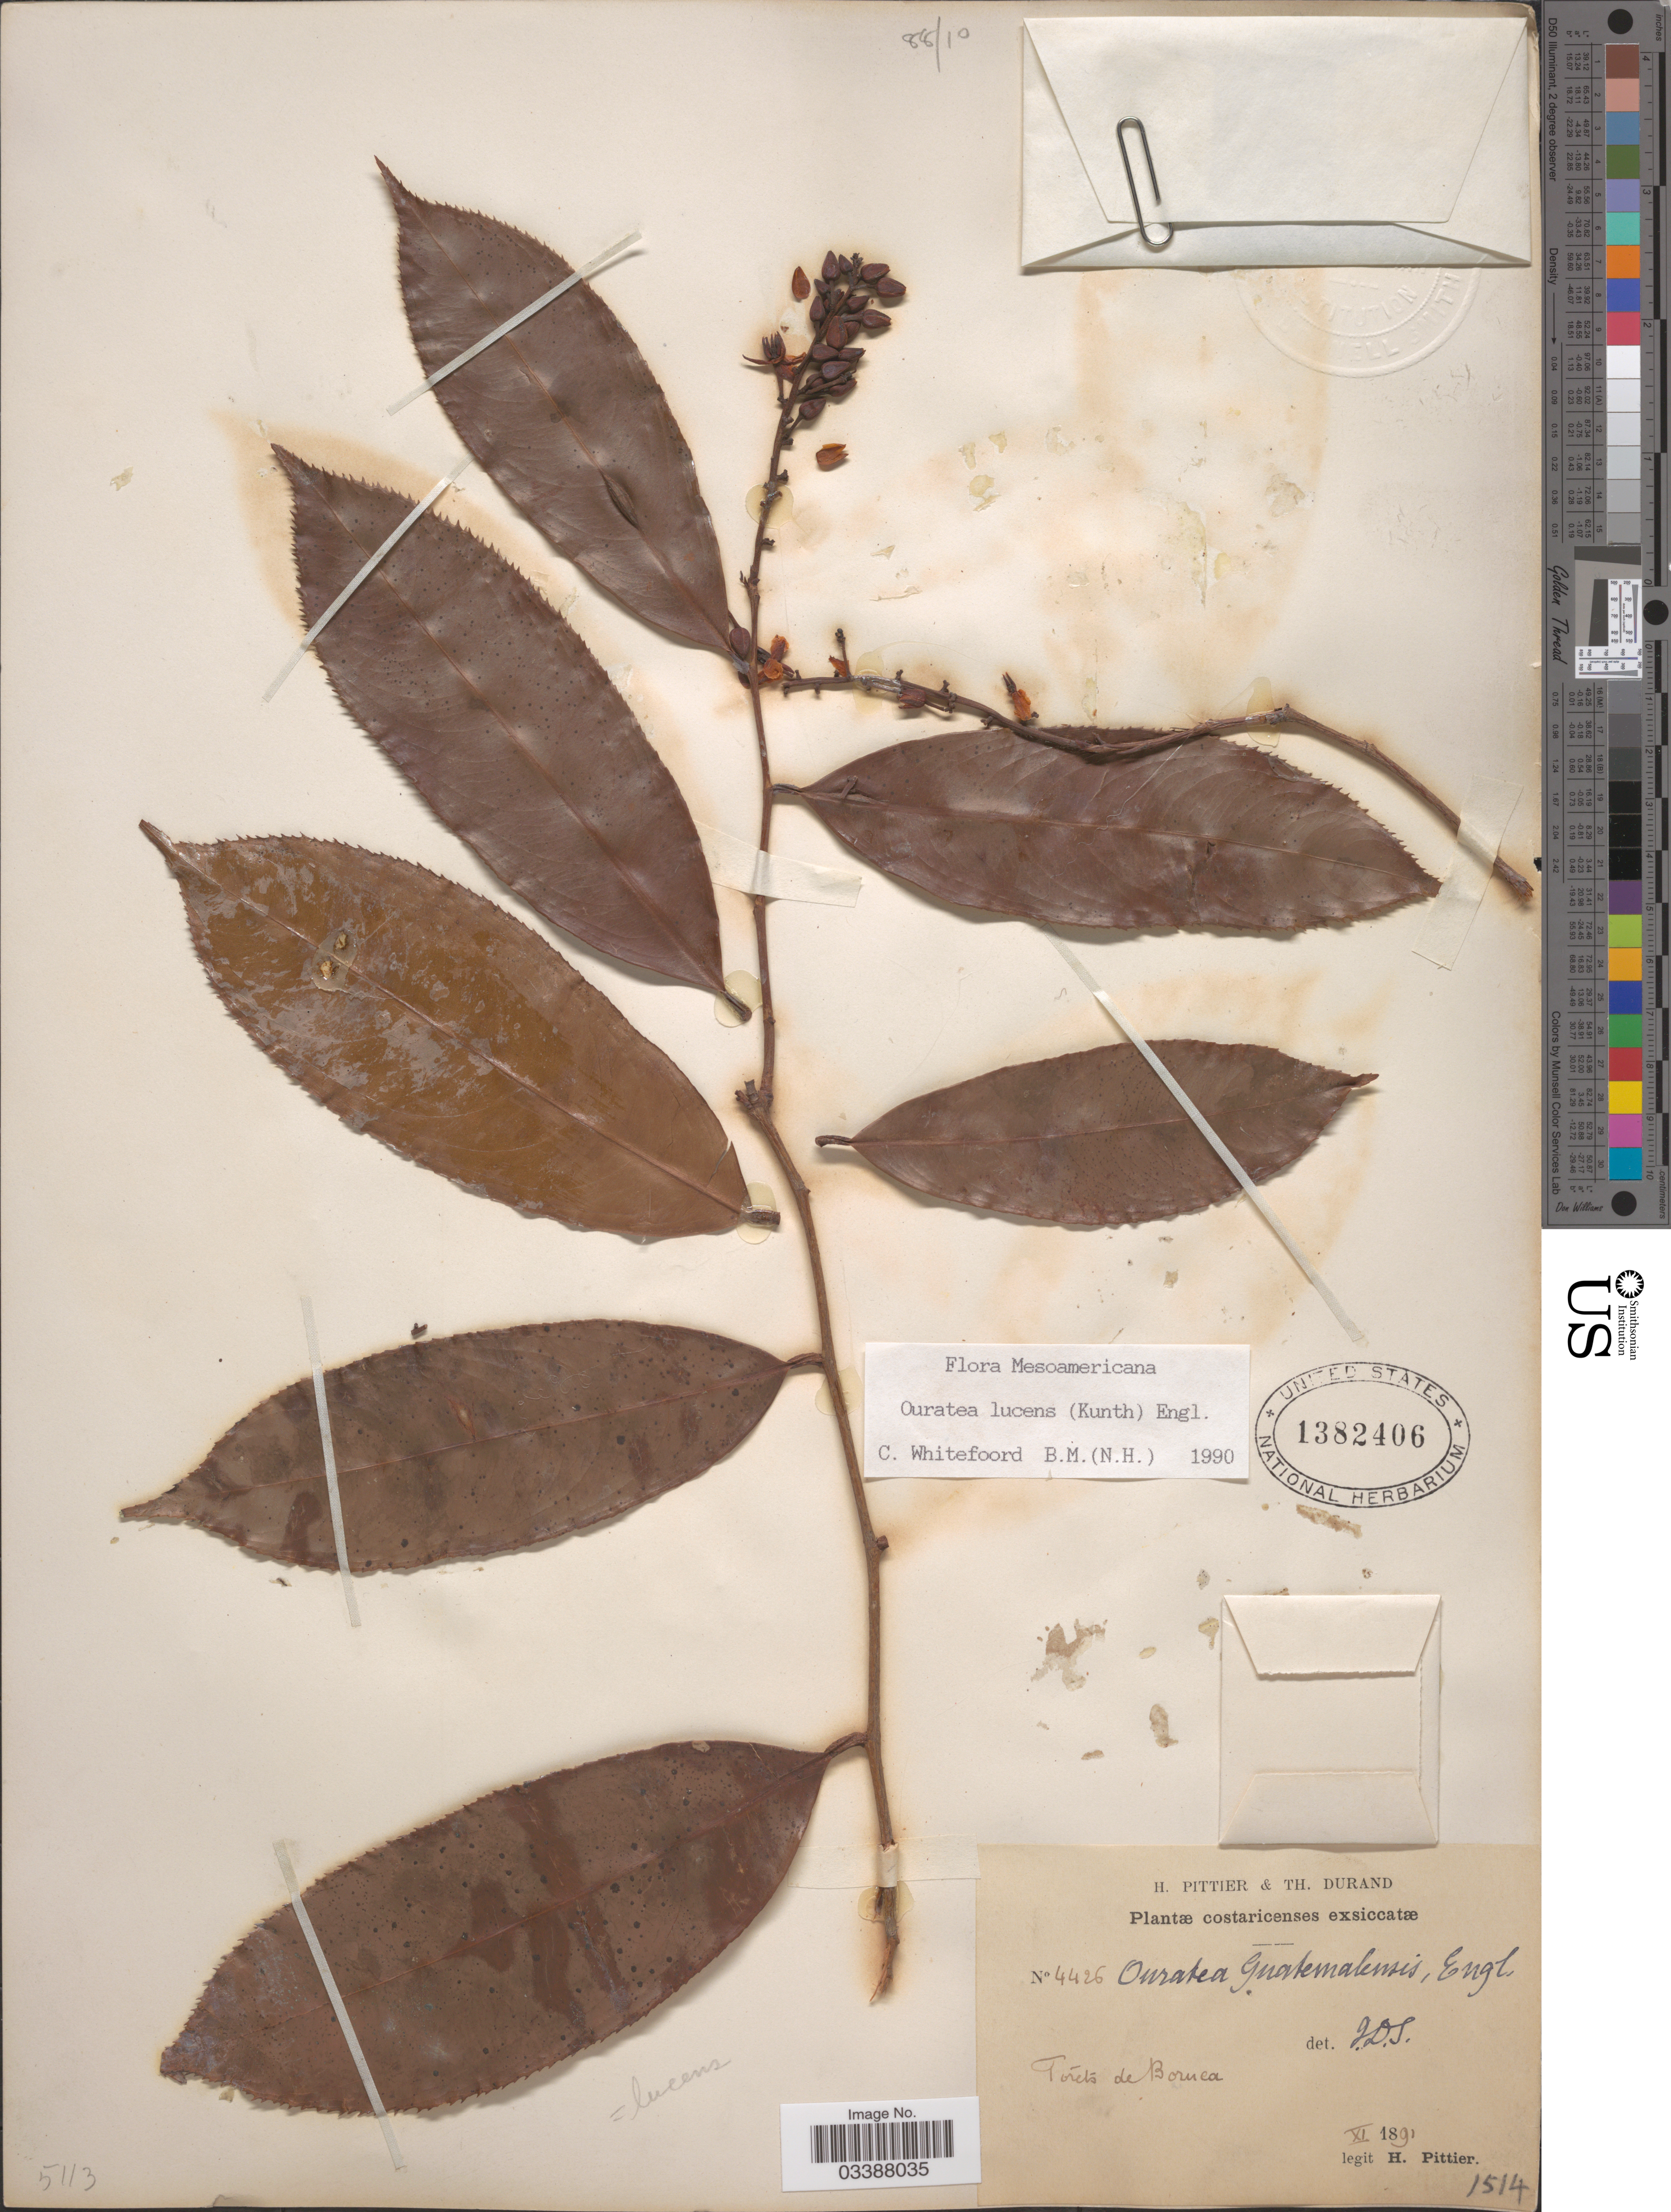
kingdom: Plantae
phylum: Tracheophyta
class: Magnoliopsida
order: Malpighiales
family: Ochnaceae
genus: Ouratea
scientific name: Ouratea lucens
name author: (Kunth) Engl.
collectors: H. F. Pittier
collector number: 4426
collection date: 1891-11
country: Costa Rica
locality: Fórets de Boruca.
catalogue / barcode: US 1382406